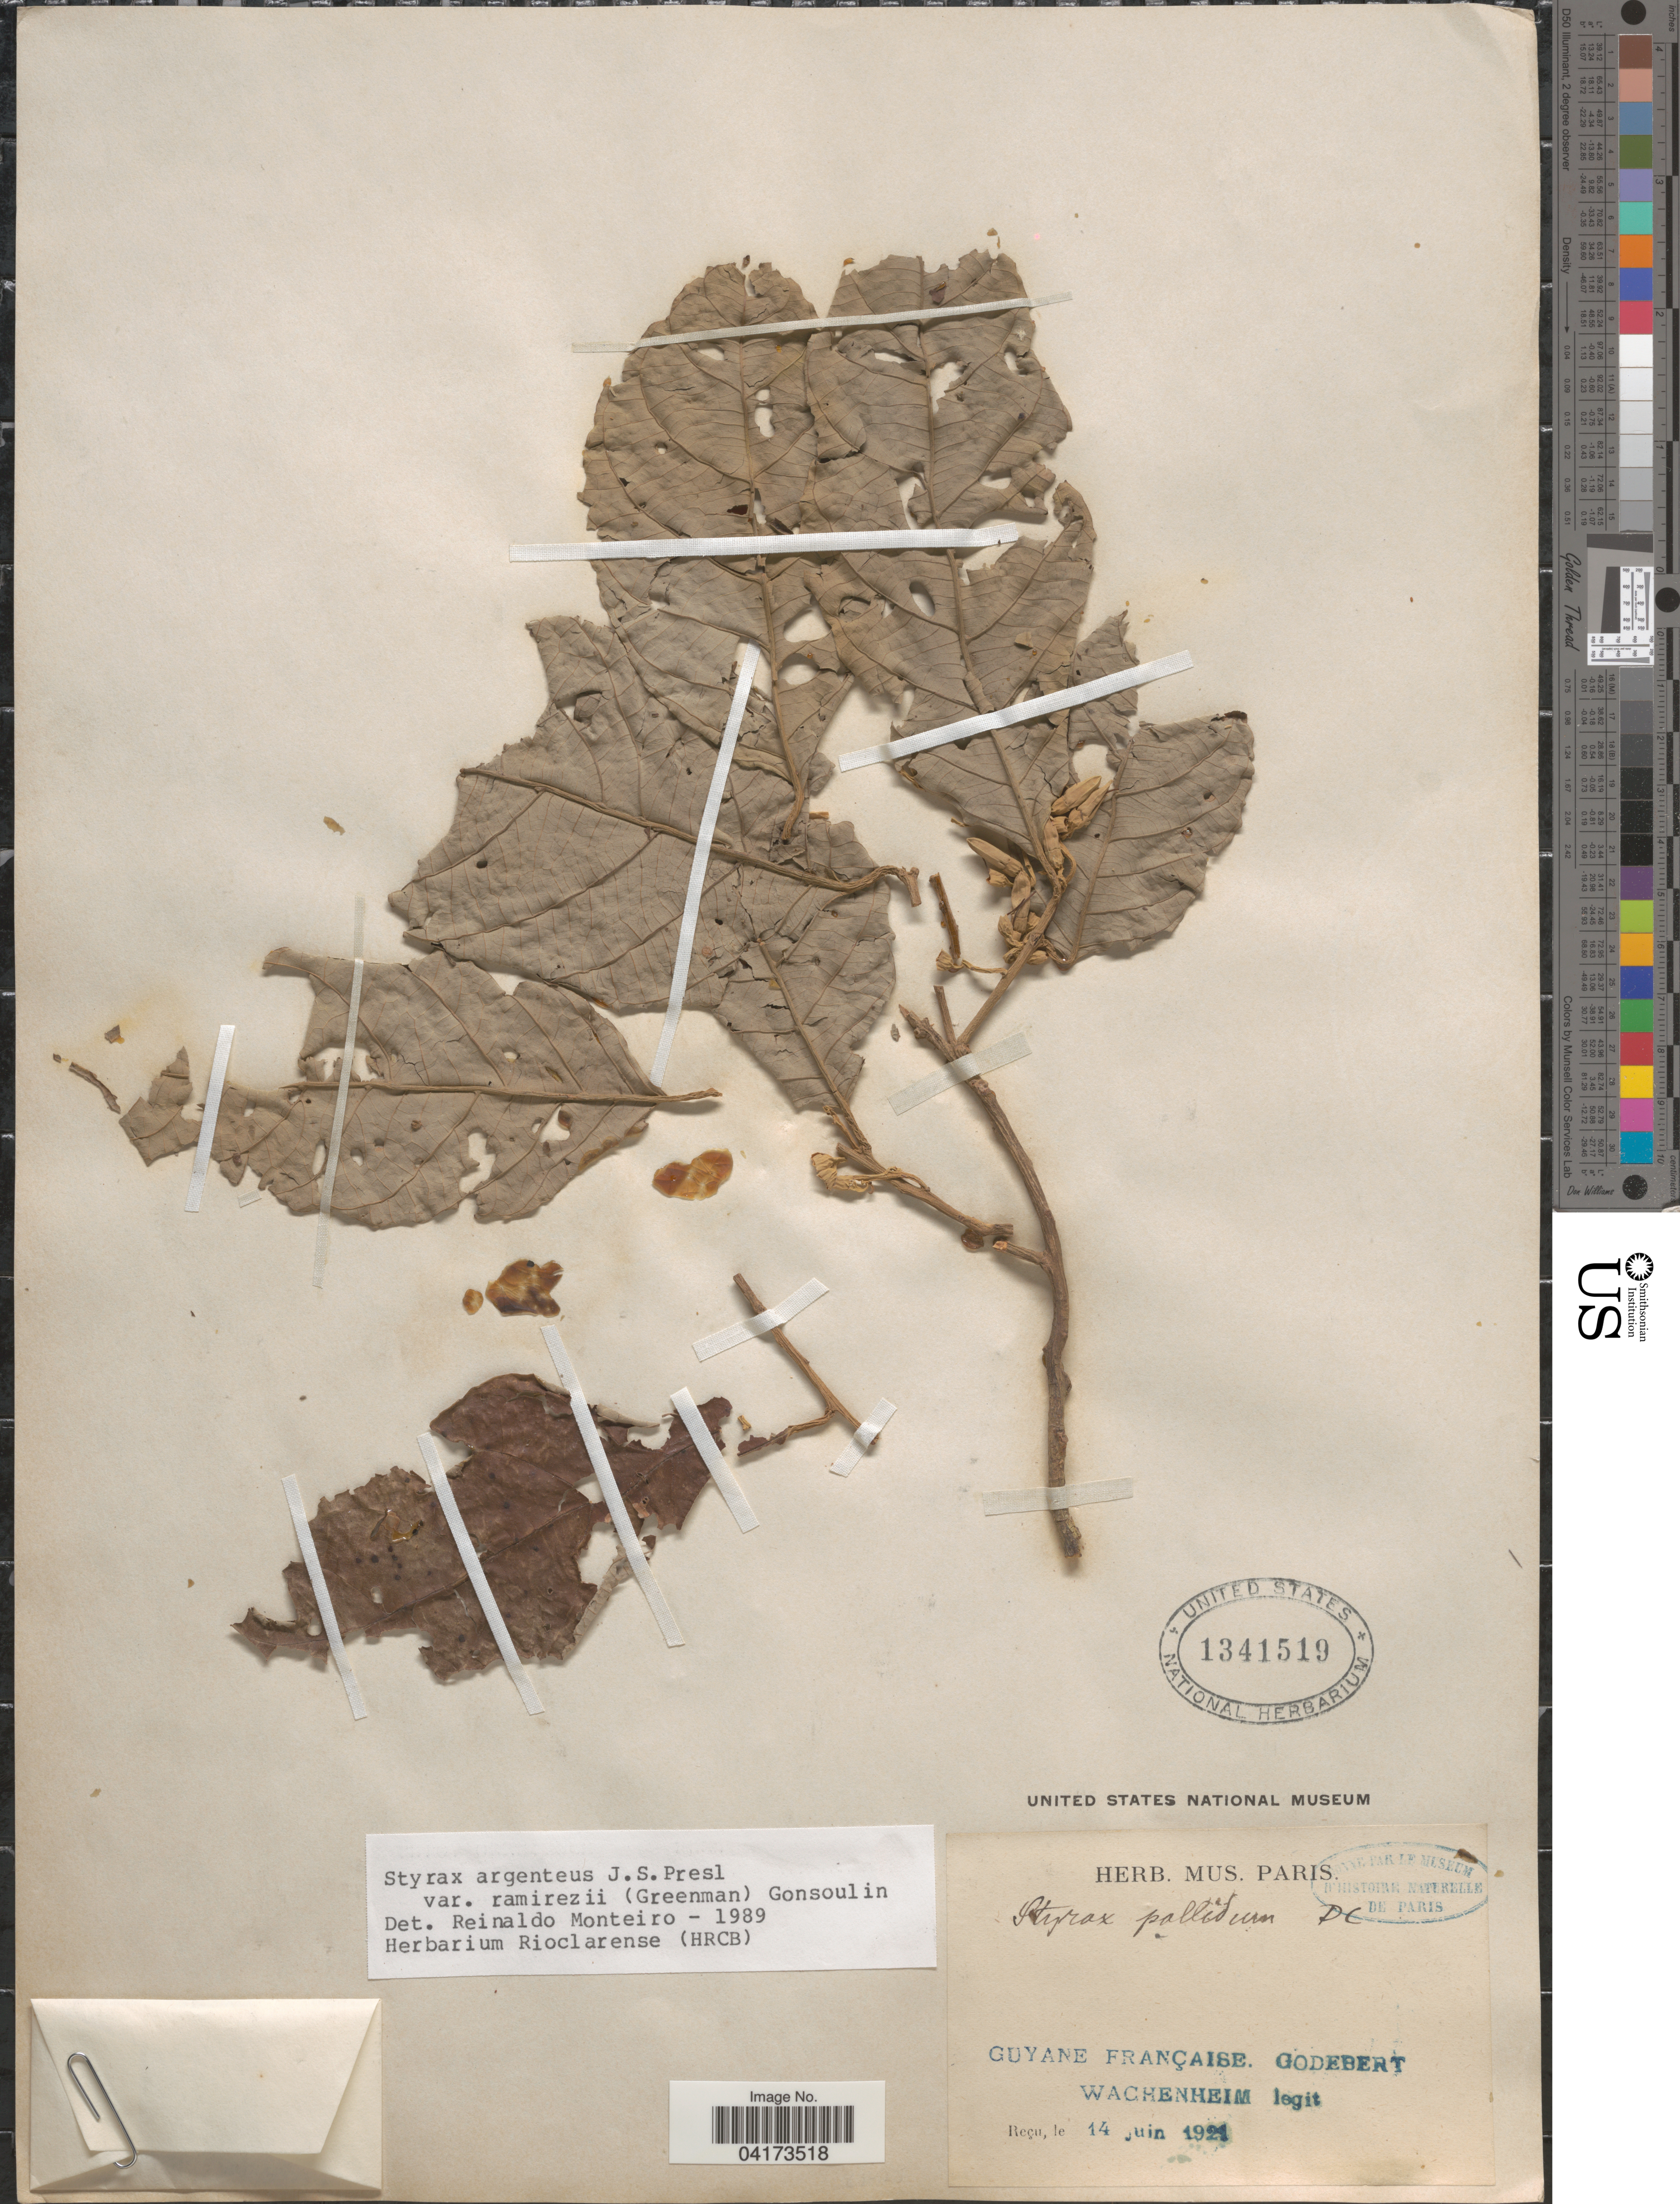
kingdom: Plantae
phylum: Tracheophyta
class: Magnoliopsida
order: Ericales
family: Styracaceae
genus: Styrax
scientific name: Styrax argenteus var. ramirezii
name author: (Greenm.) Gonsoulin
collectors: -. Wachenheim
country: French Guiana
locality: Guyane Française. Godebert.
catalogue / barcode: US 1341519